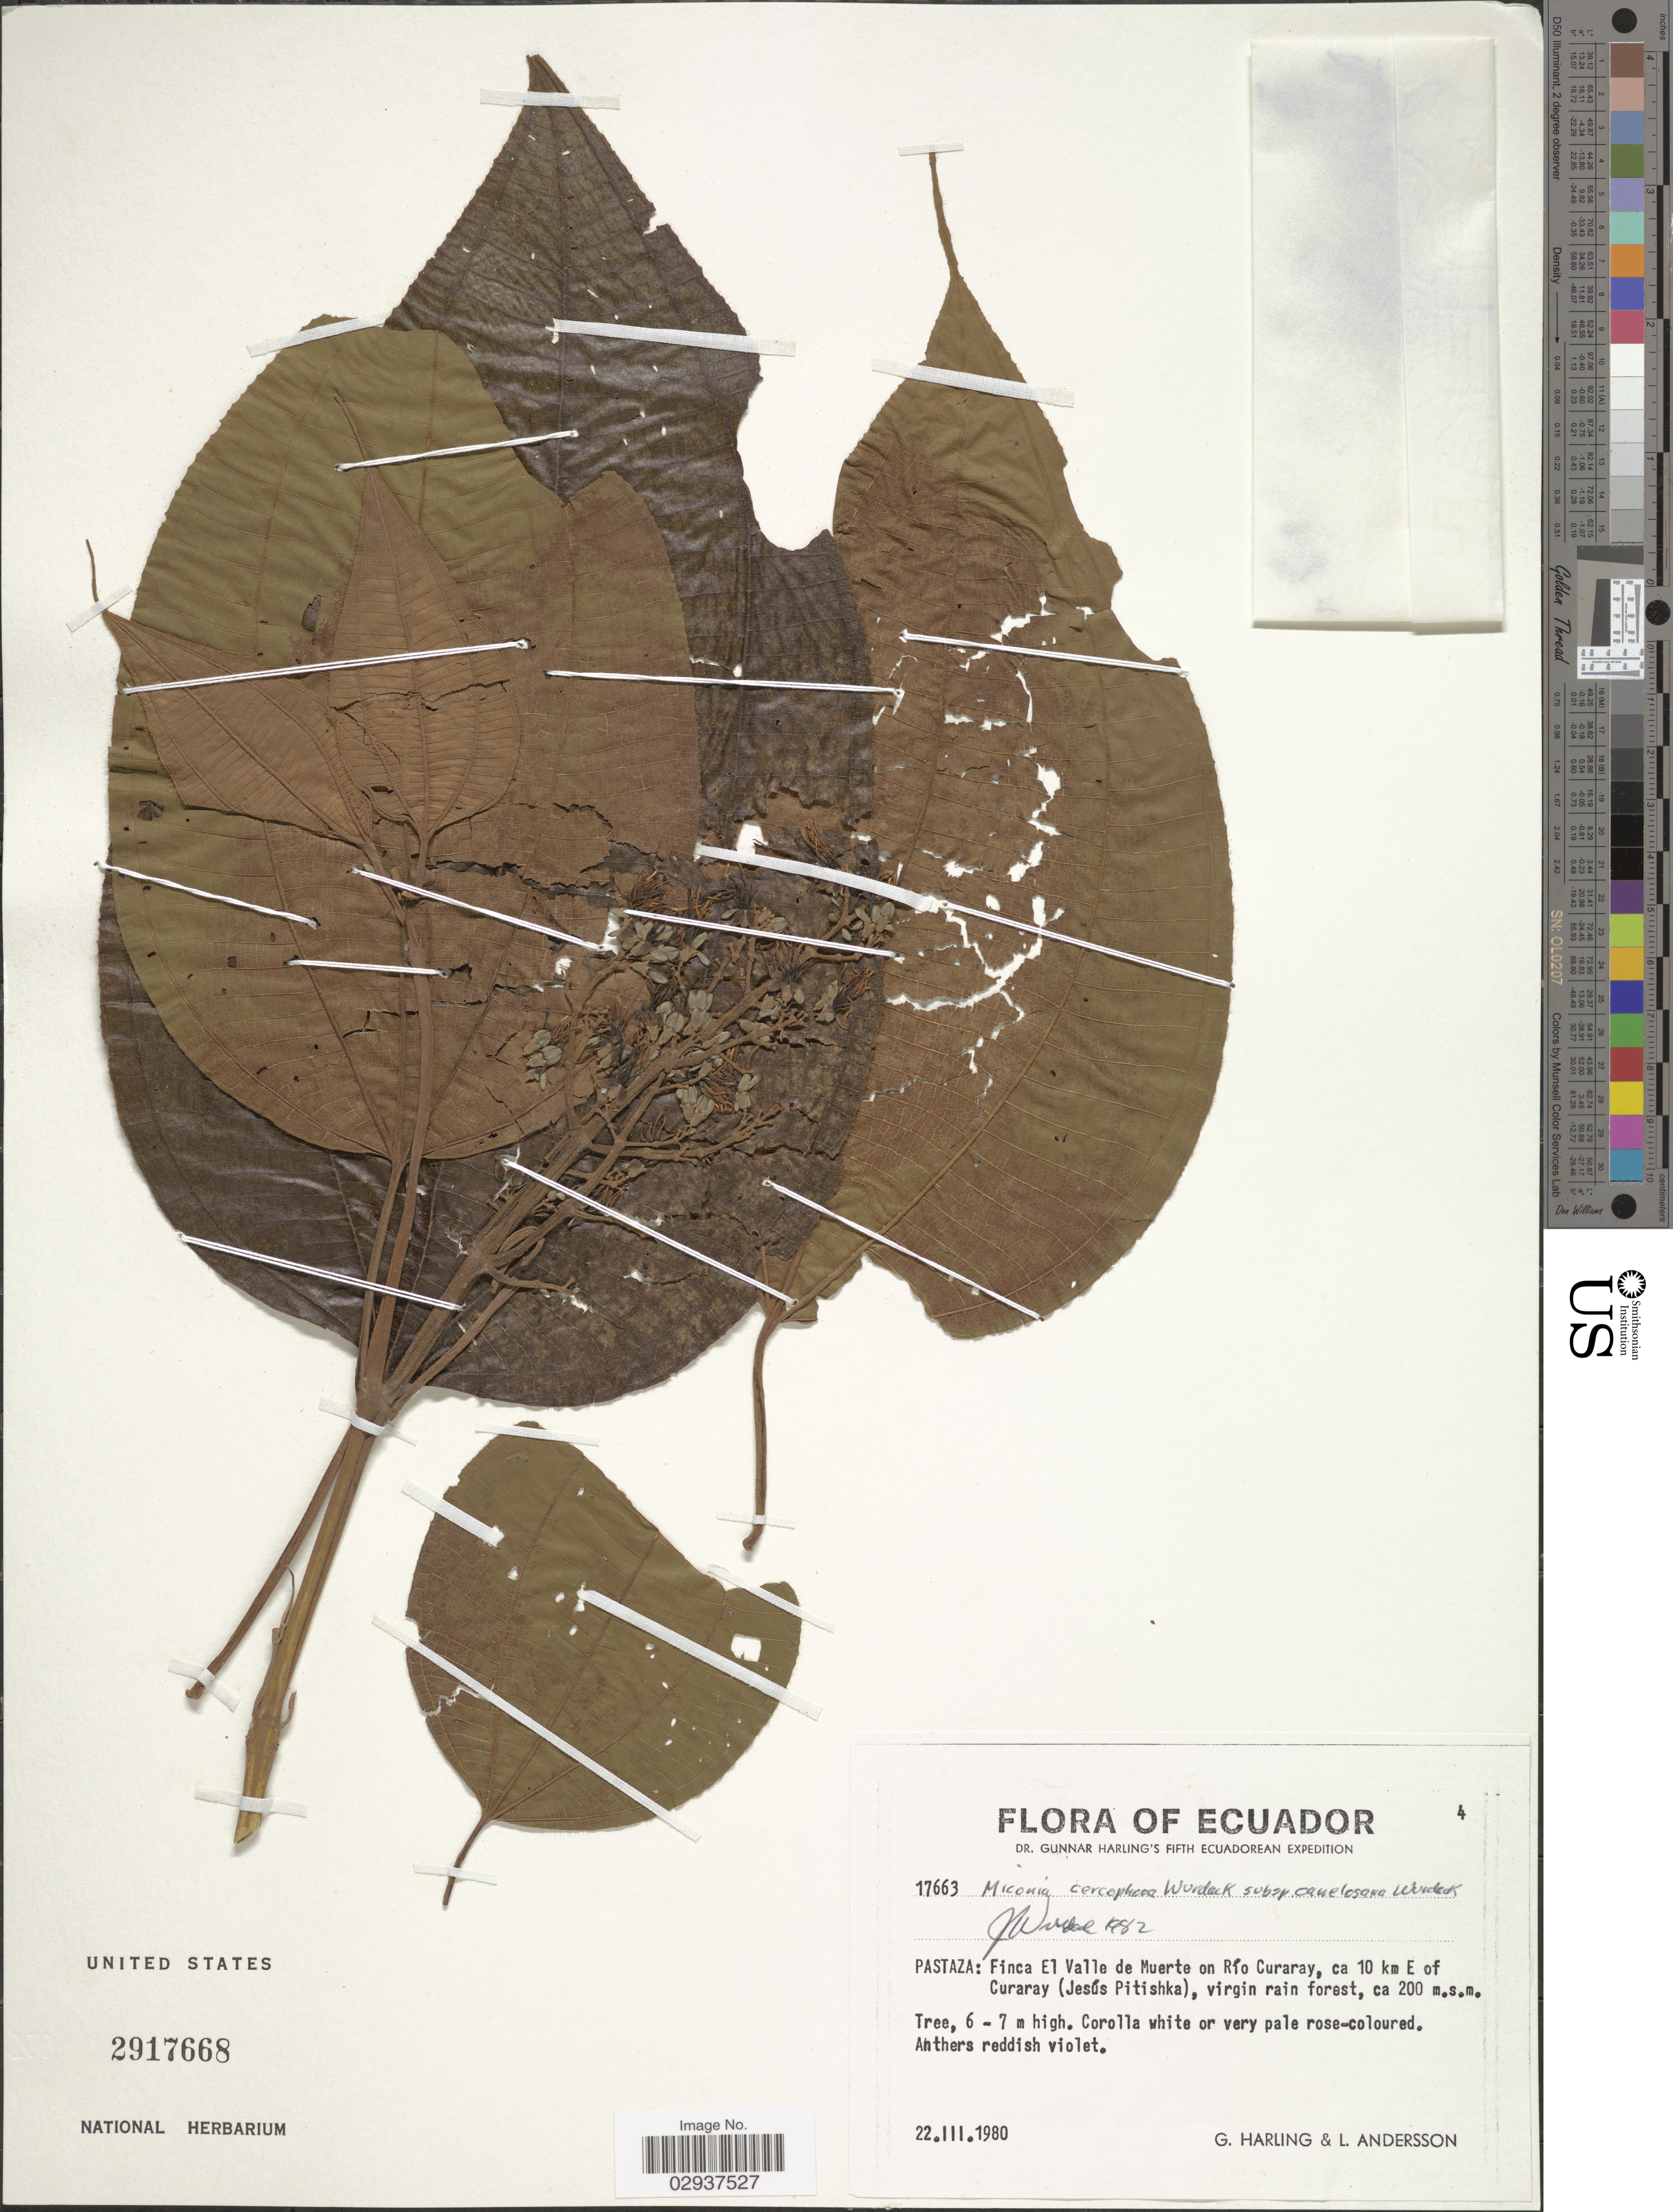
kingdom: Plantae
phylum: Tracheophyta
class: Magnoliopsida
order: Myrtales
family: Melastomataceae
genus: Miconia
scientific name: Miconia cercophora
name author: Wurdack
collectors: G. Harling & L. Andersson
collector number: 17663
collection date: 1980-03-22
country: Ecuador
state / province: Pastaza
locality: Finca El Valle de Muerte on Río Curaray, ca 10 km E of Curaray (Jesús Pitishka).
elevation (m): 200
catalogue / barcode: US 2917668